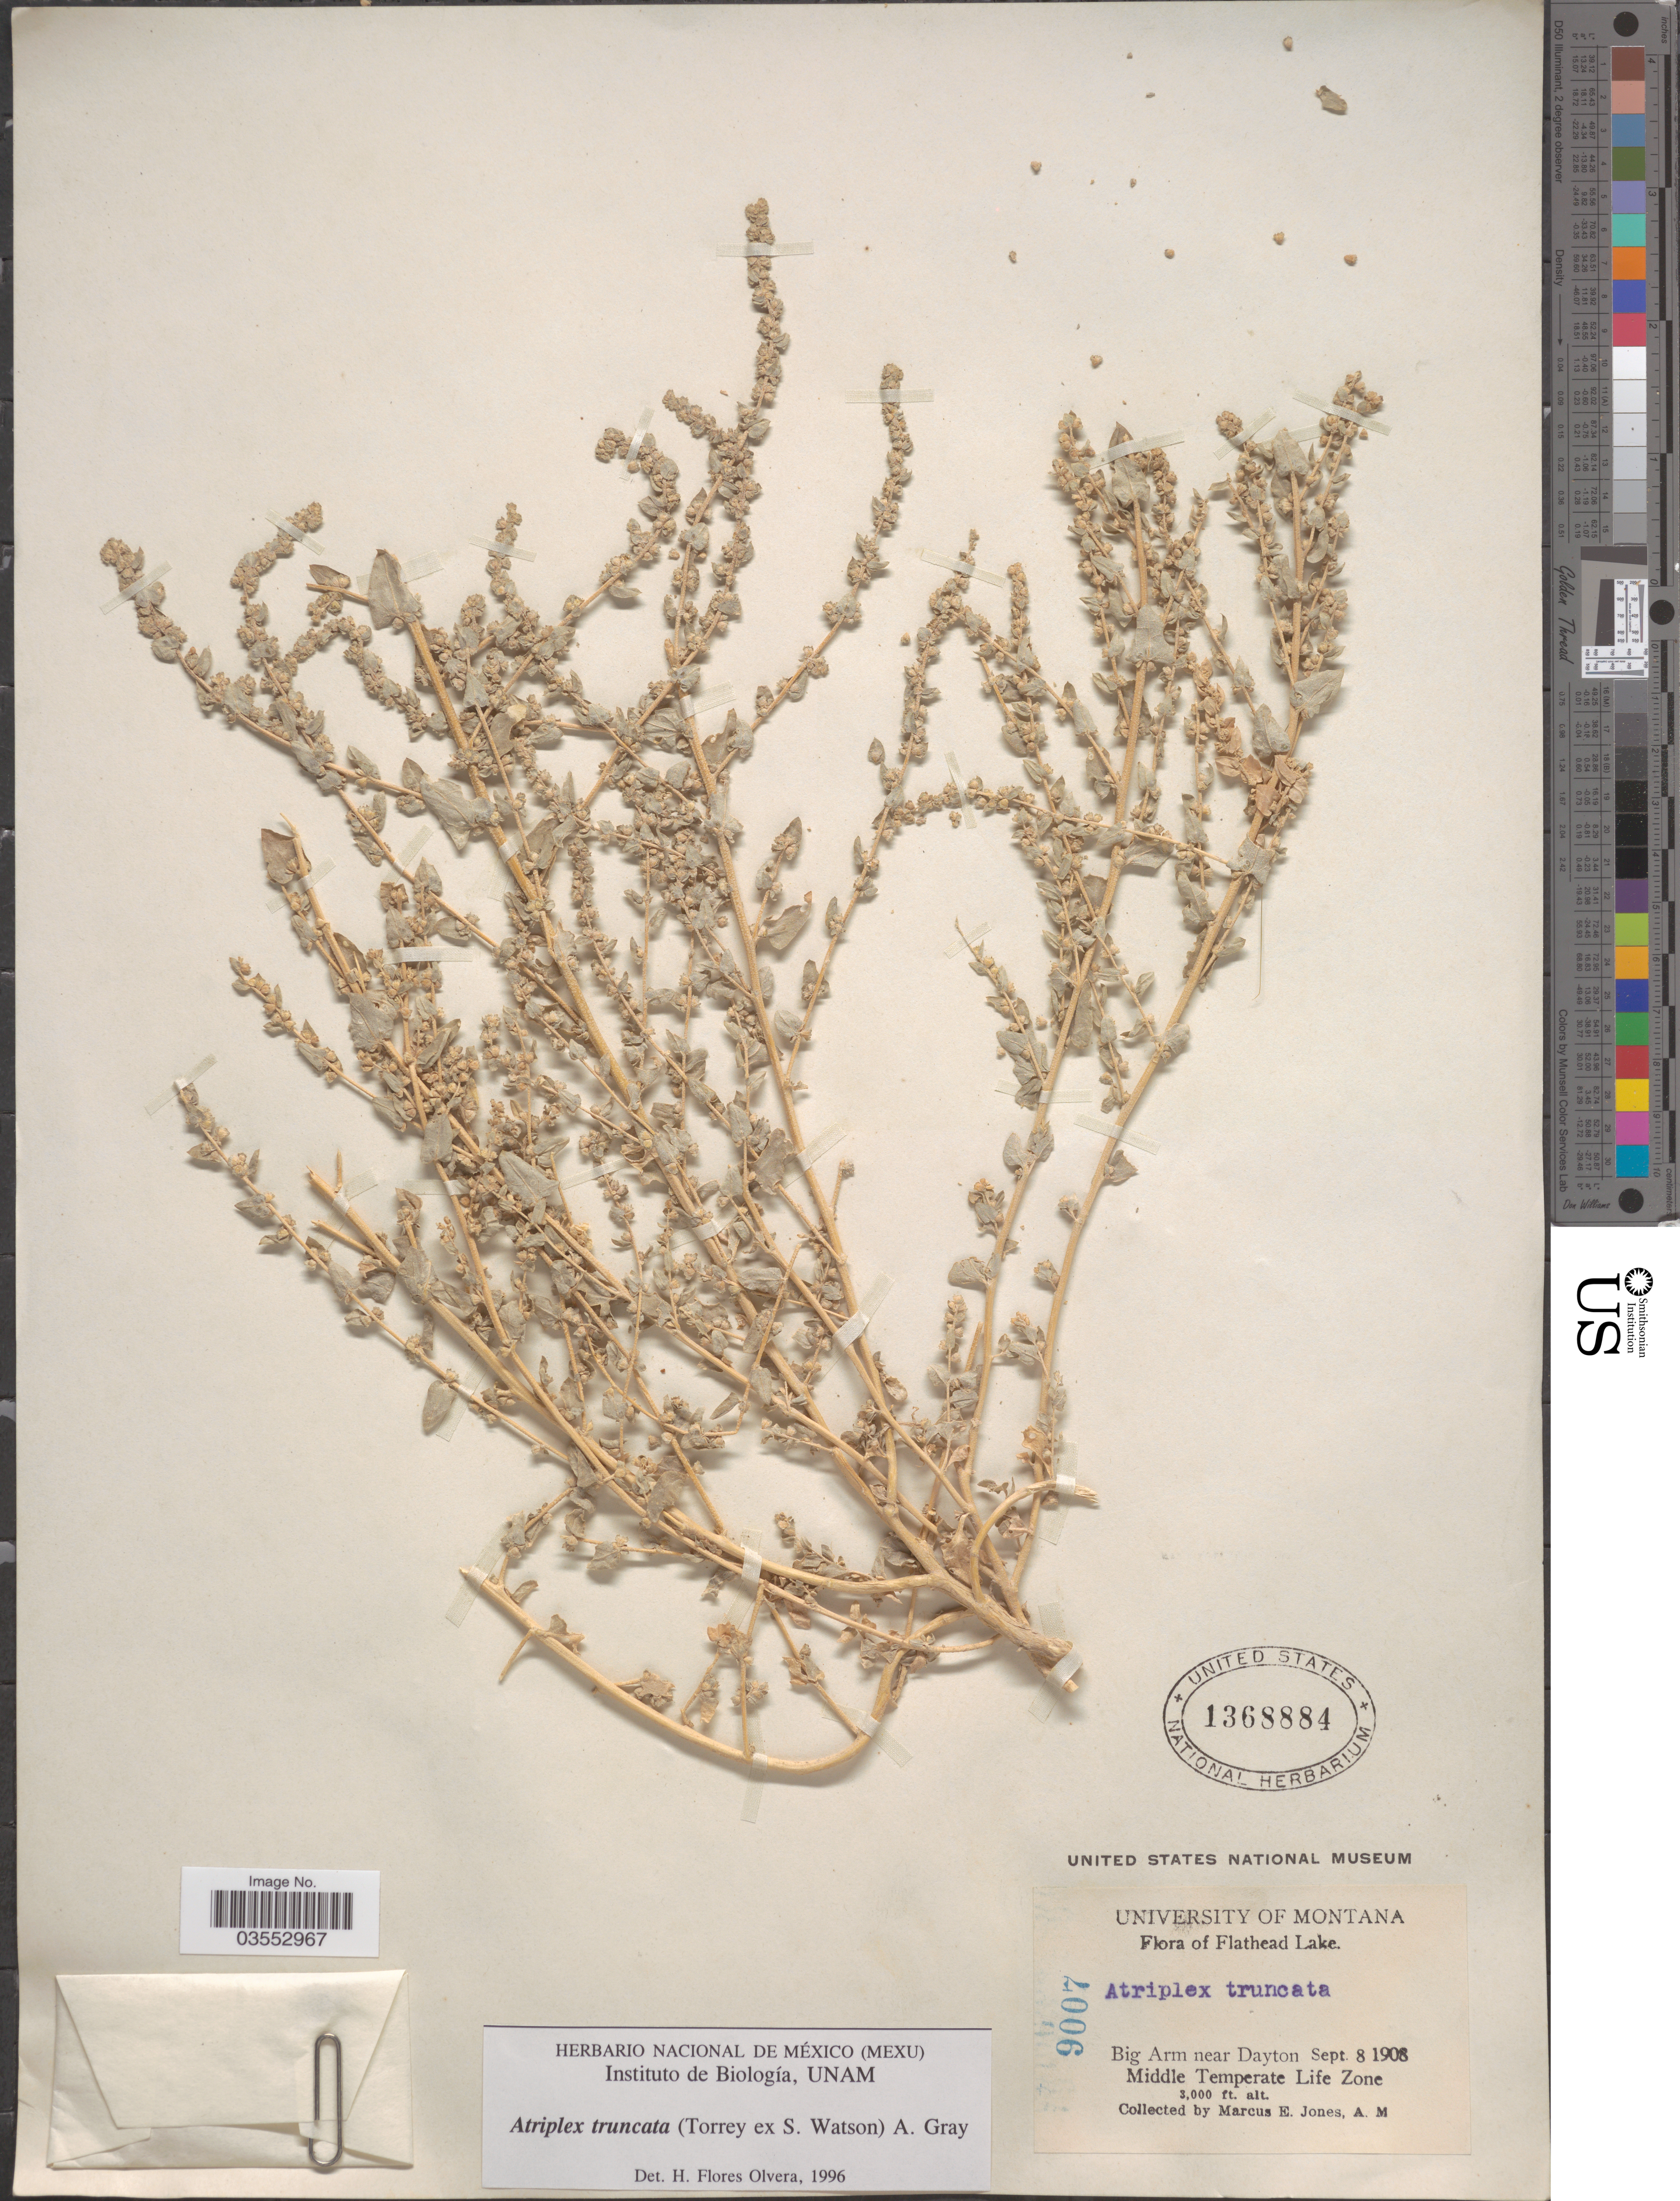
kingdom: Plantae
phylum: Tracheophyta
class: Magnoliopsida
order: Caryophyllales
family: Amaranthaceae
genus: Atriplex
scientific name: Atriplex truncata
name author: (Torr. ex S. Watson) A. Gray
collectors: M. E. Jones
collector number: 9007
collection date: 1908-09-08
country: United States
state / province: Montana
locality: Flathead Lake. Big Arm near Dayton.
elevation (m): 914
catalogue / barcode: US 1368884